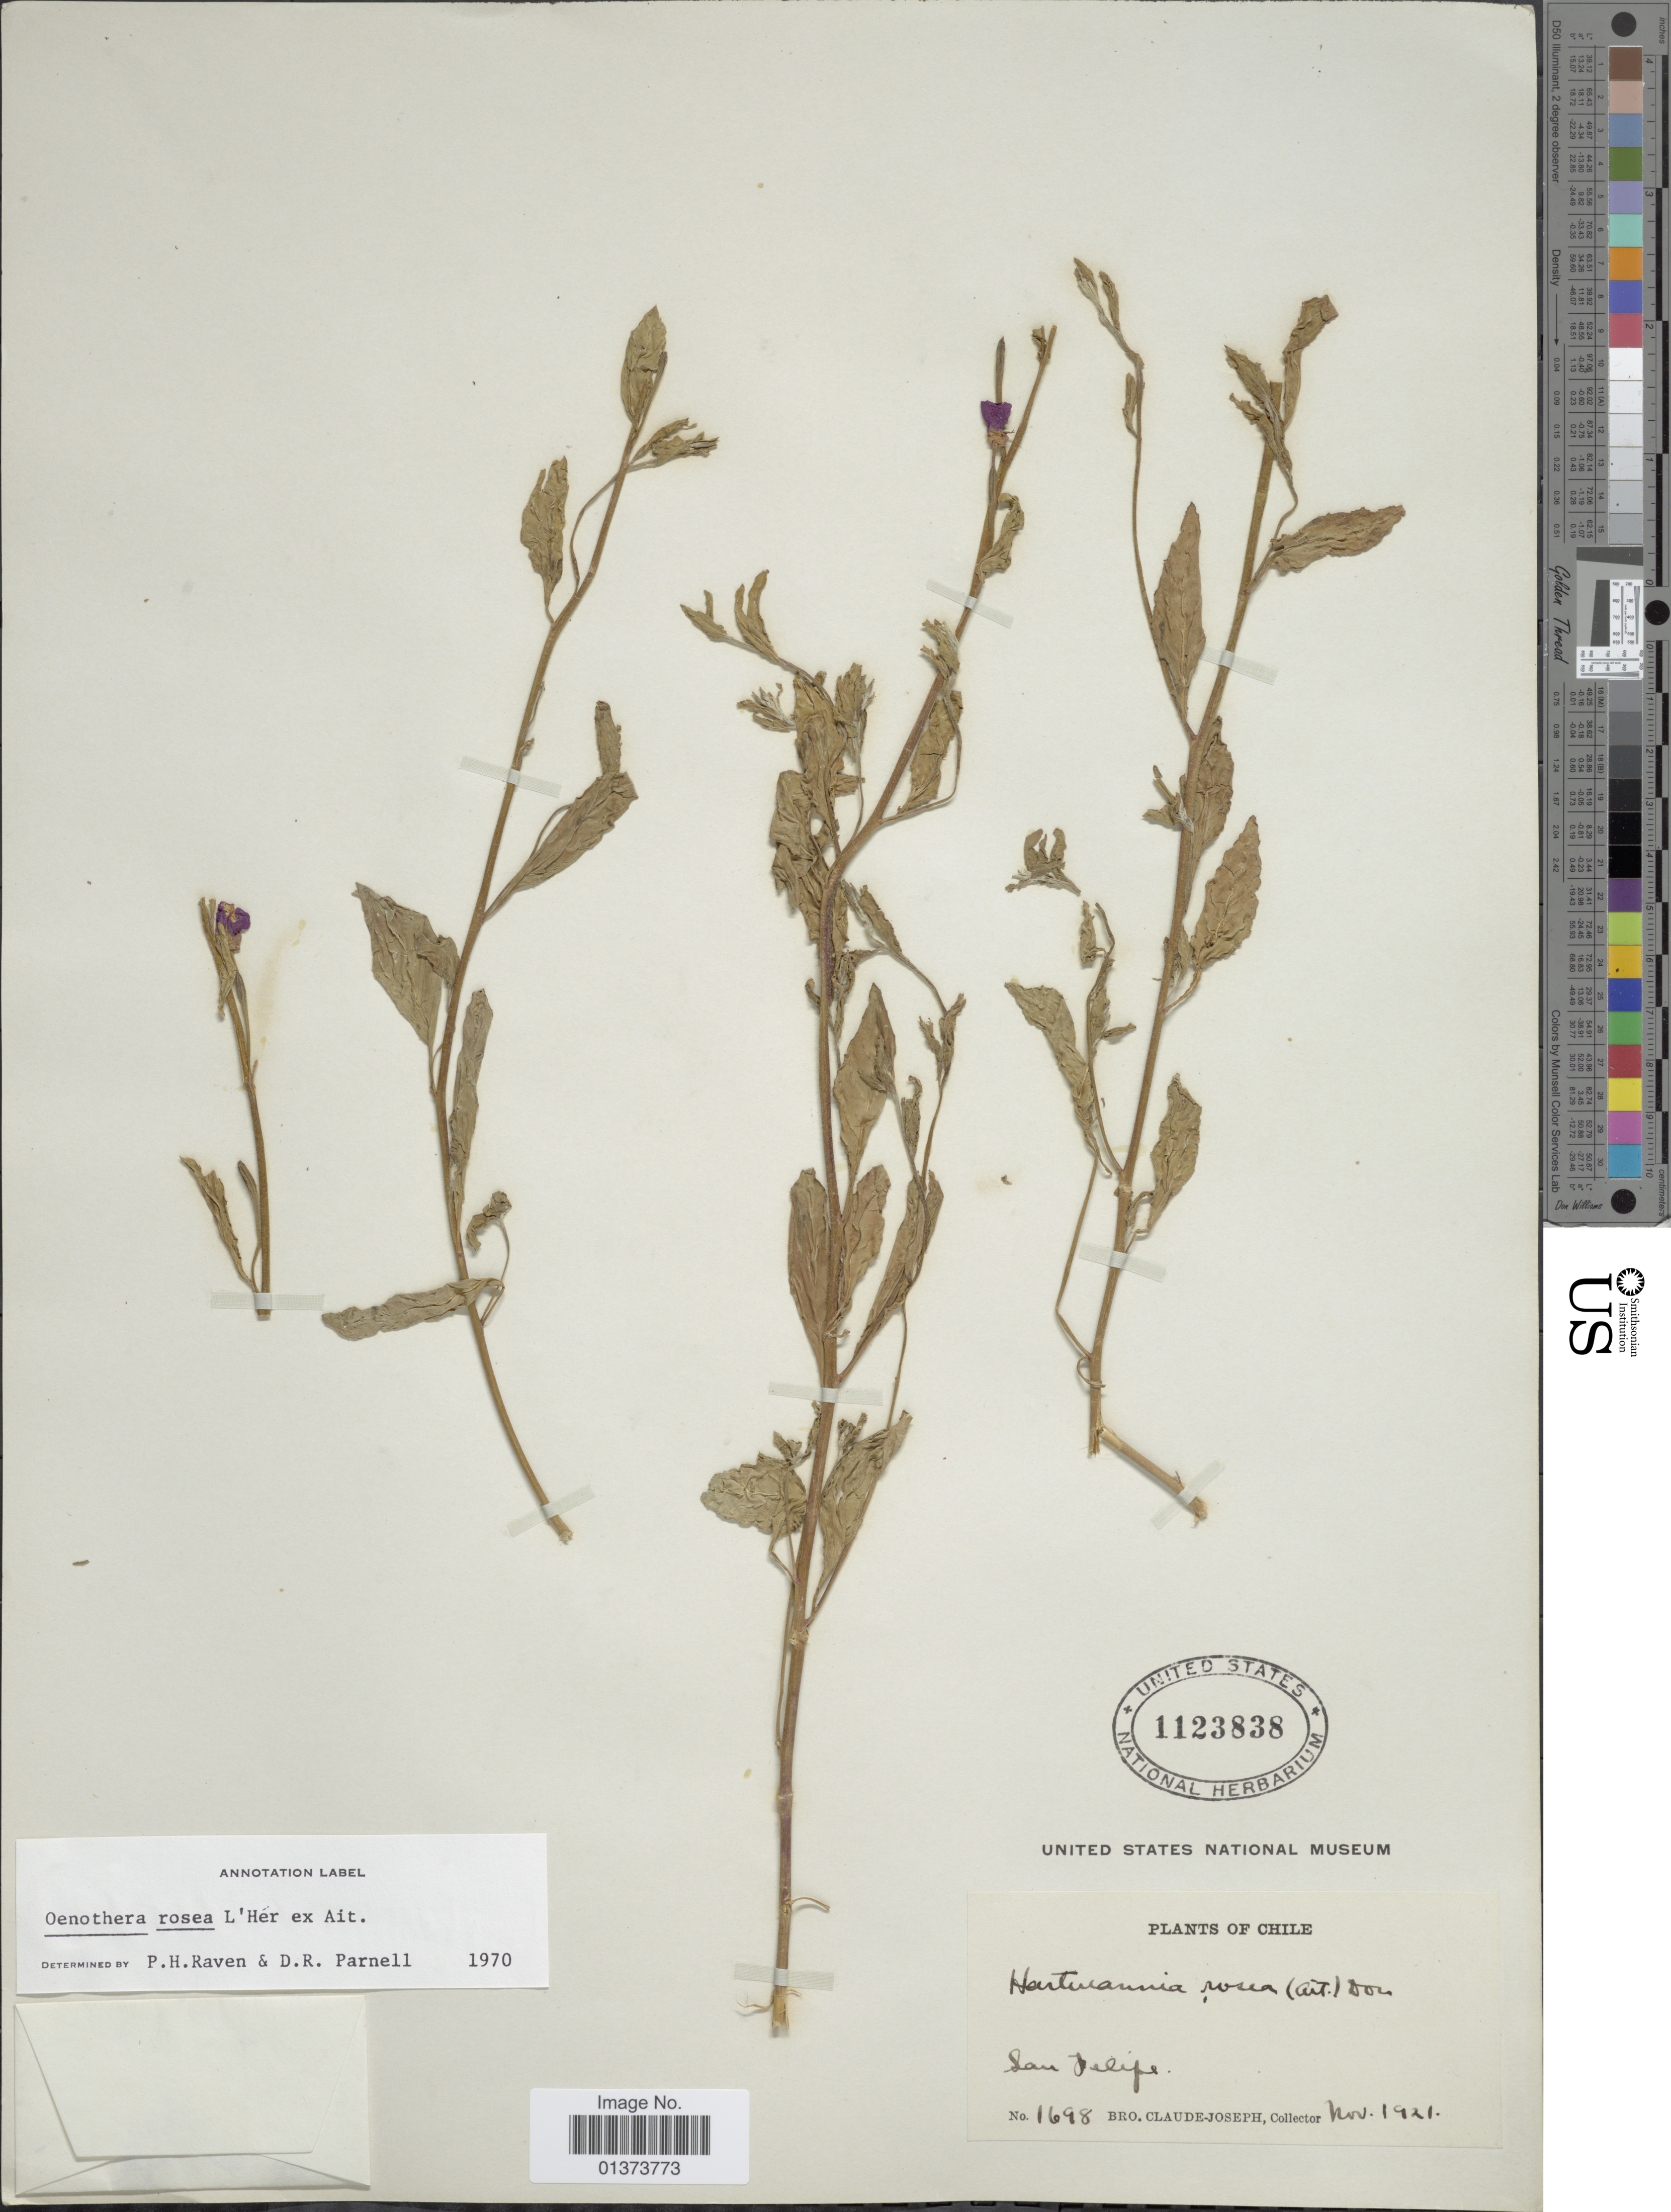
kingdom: Plantae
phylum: Tracheophyta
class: Magnoliopsida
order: Myrtales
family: Onagraceae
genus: Oenothera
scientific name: Oenothera rosea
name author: L'Hér. ex Aiton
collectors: Bro. Claude-Joseph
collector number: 1698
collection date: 1921-11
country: Chile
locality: San Felipe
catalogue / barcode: US 1123838